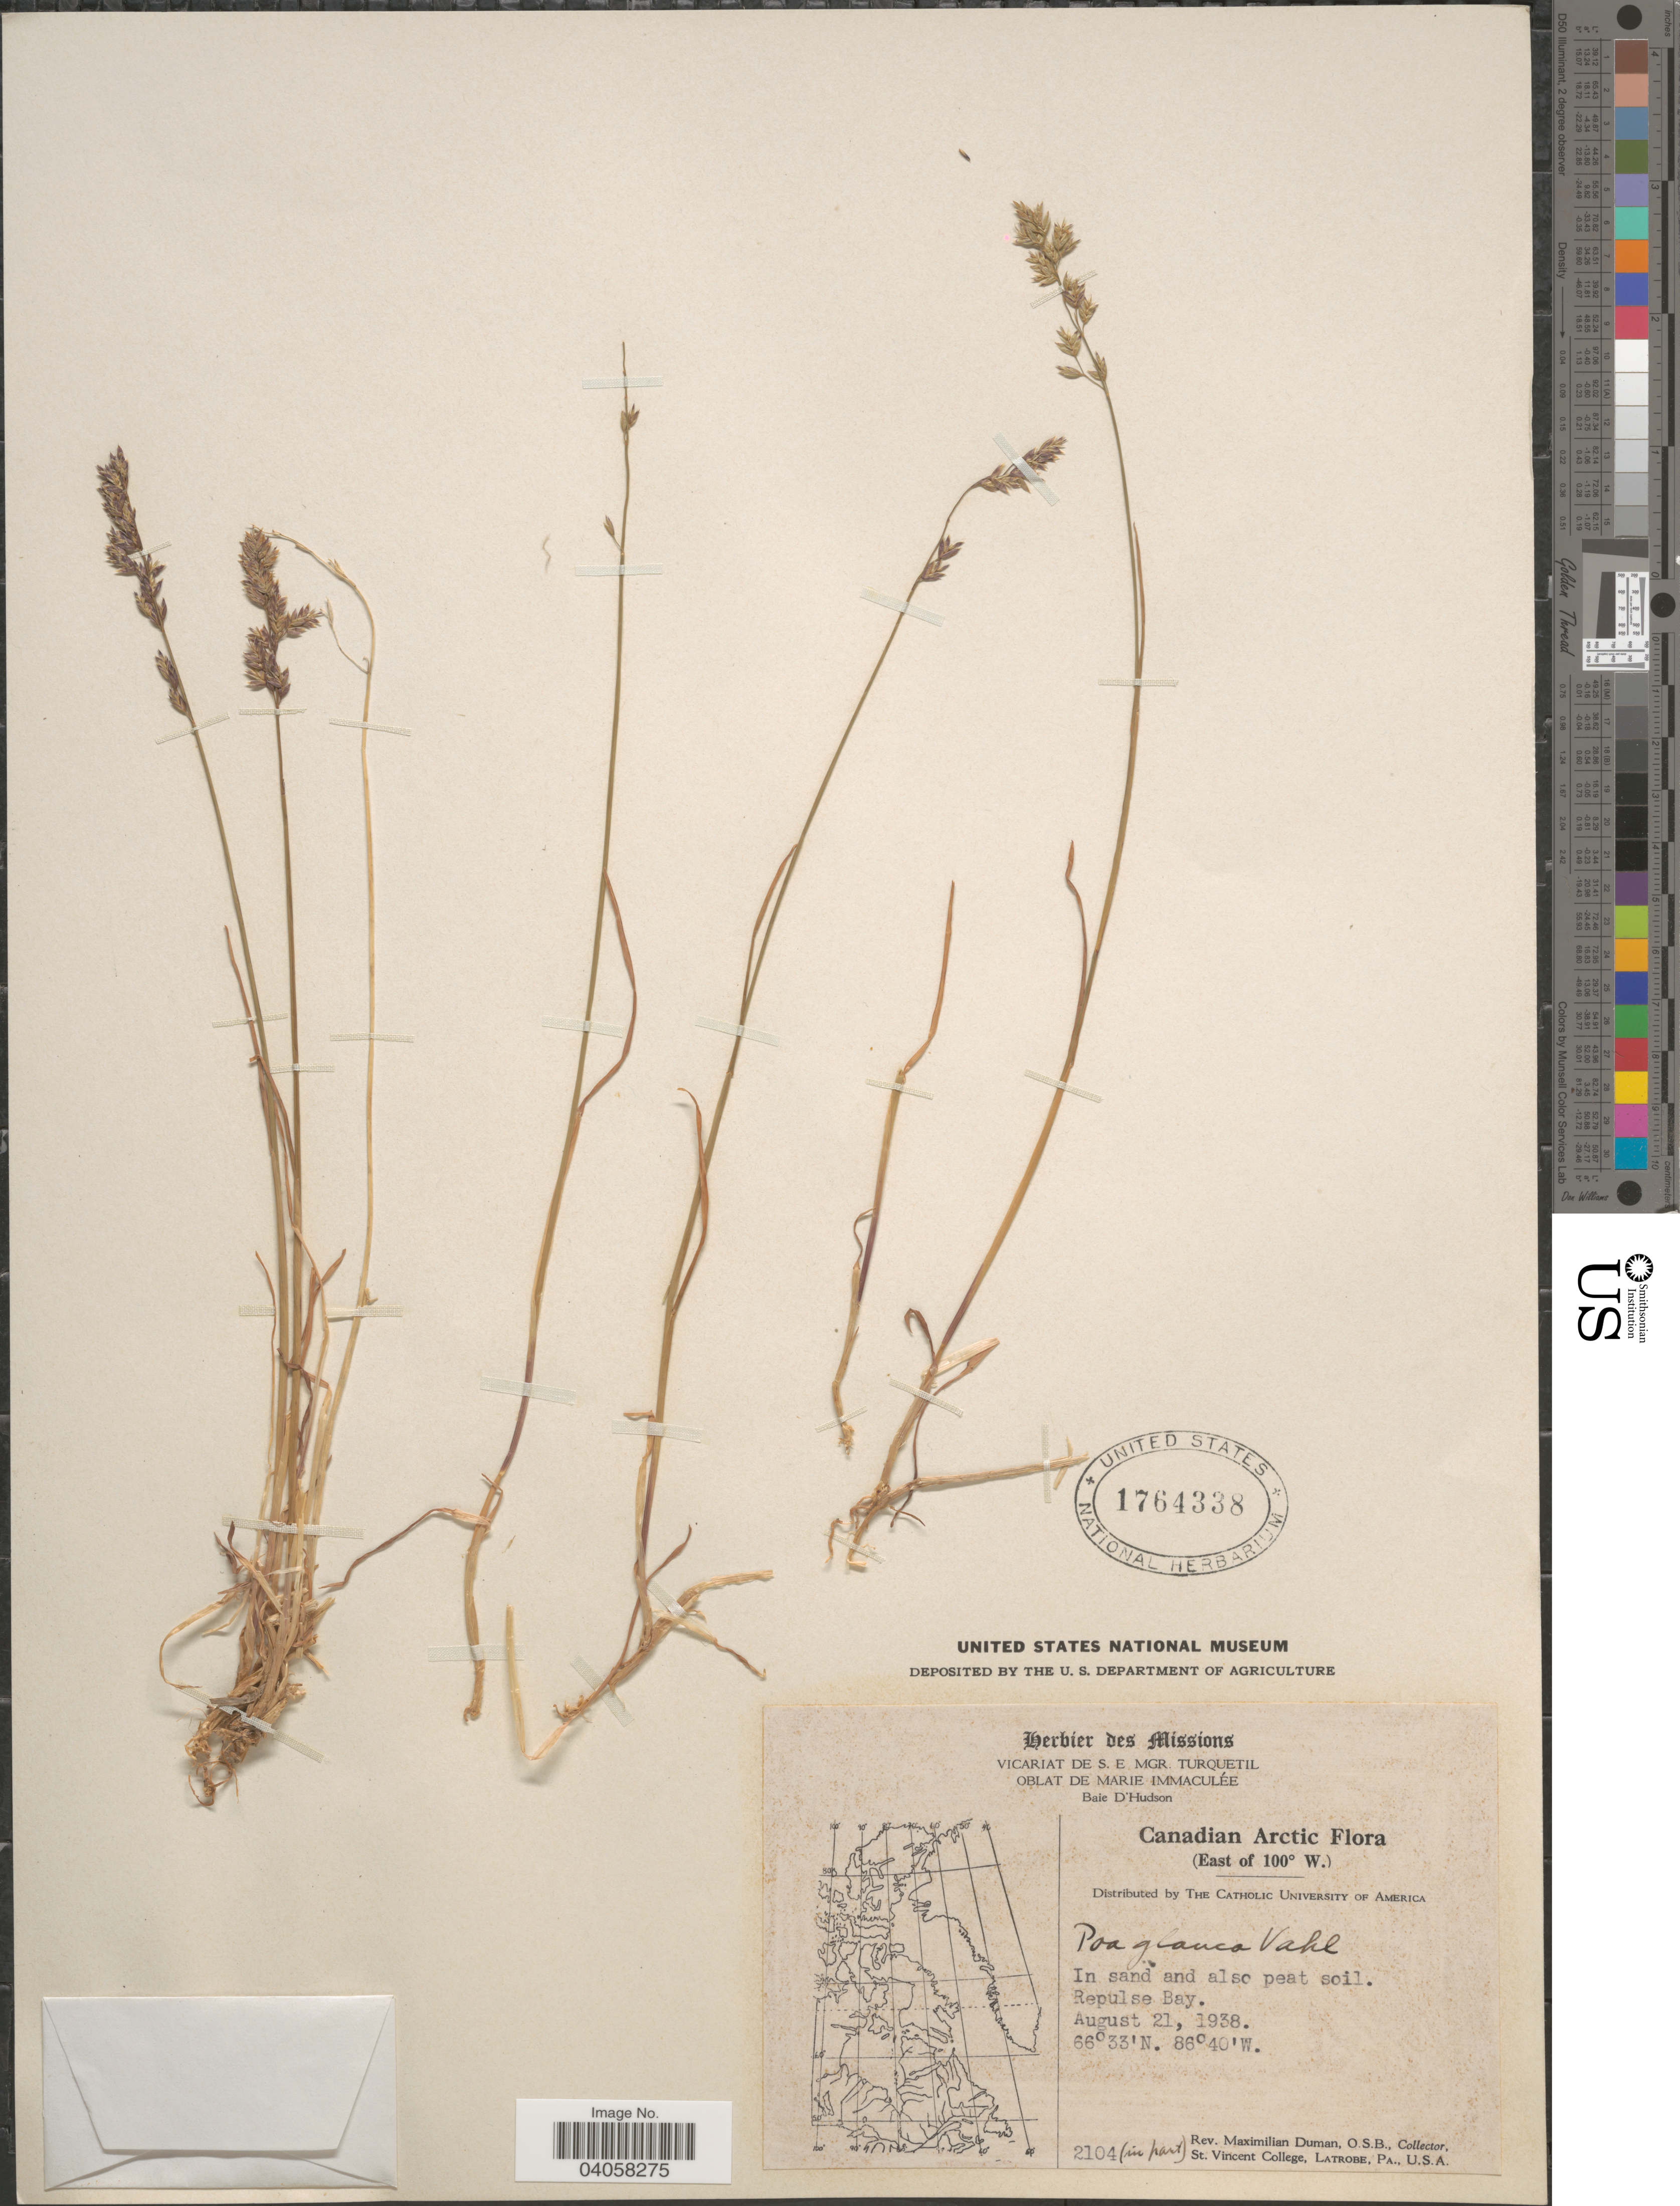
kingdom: Plantae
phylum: Tracheophyta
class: Liliopsida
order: Poales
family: Poaceae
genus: Poa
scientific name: Poa glauca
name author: Vahl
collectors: M. Duman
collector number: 2104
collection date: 1938-08-21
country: Canada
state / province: Nunavut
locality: Canadian Arctic (East of 100° W.) Repulse Bay.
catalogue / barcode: US 1764338